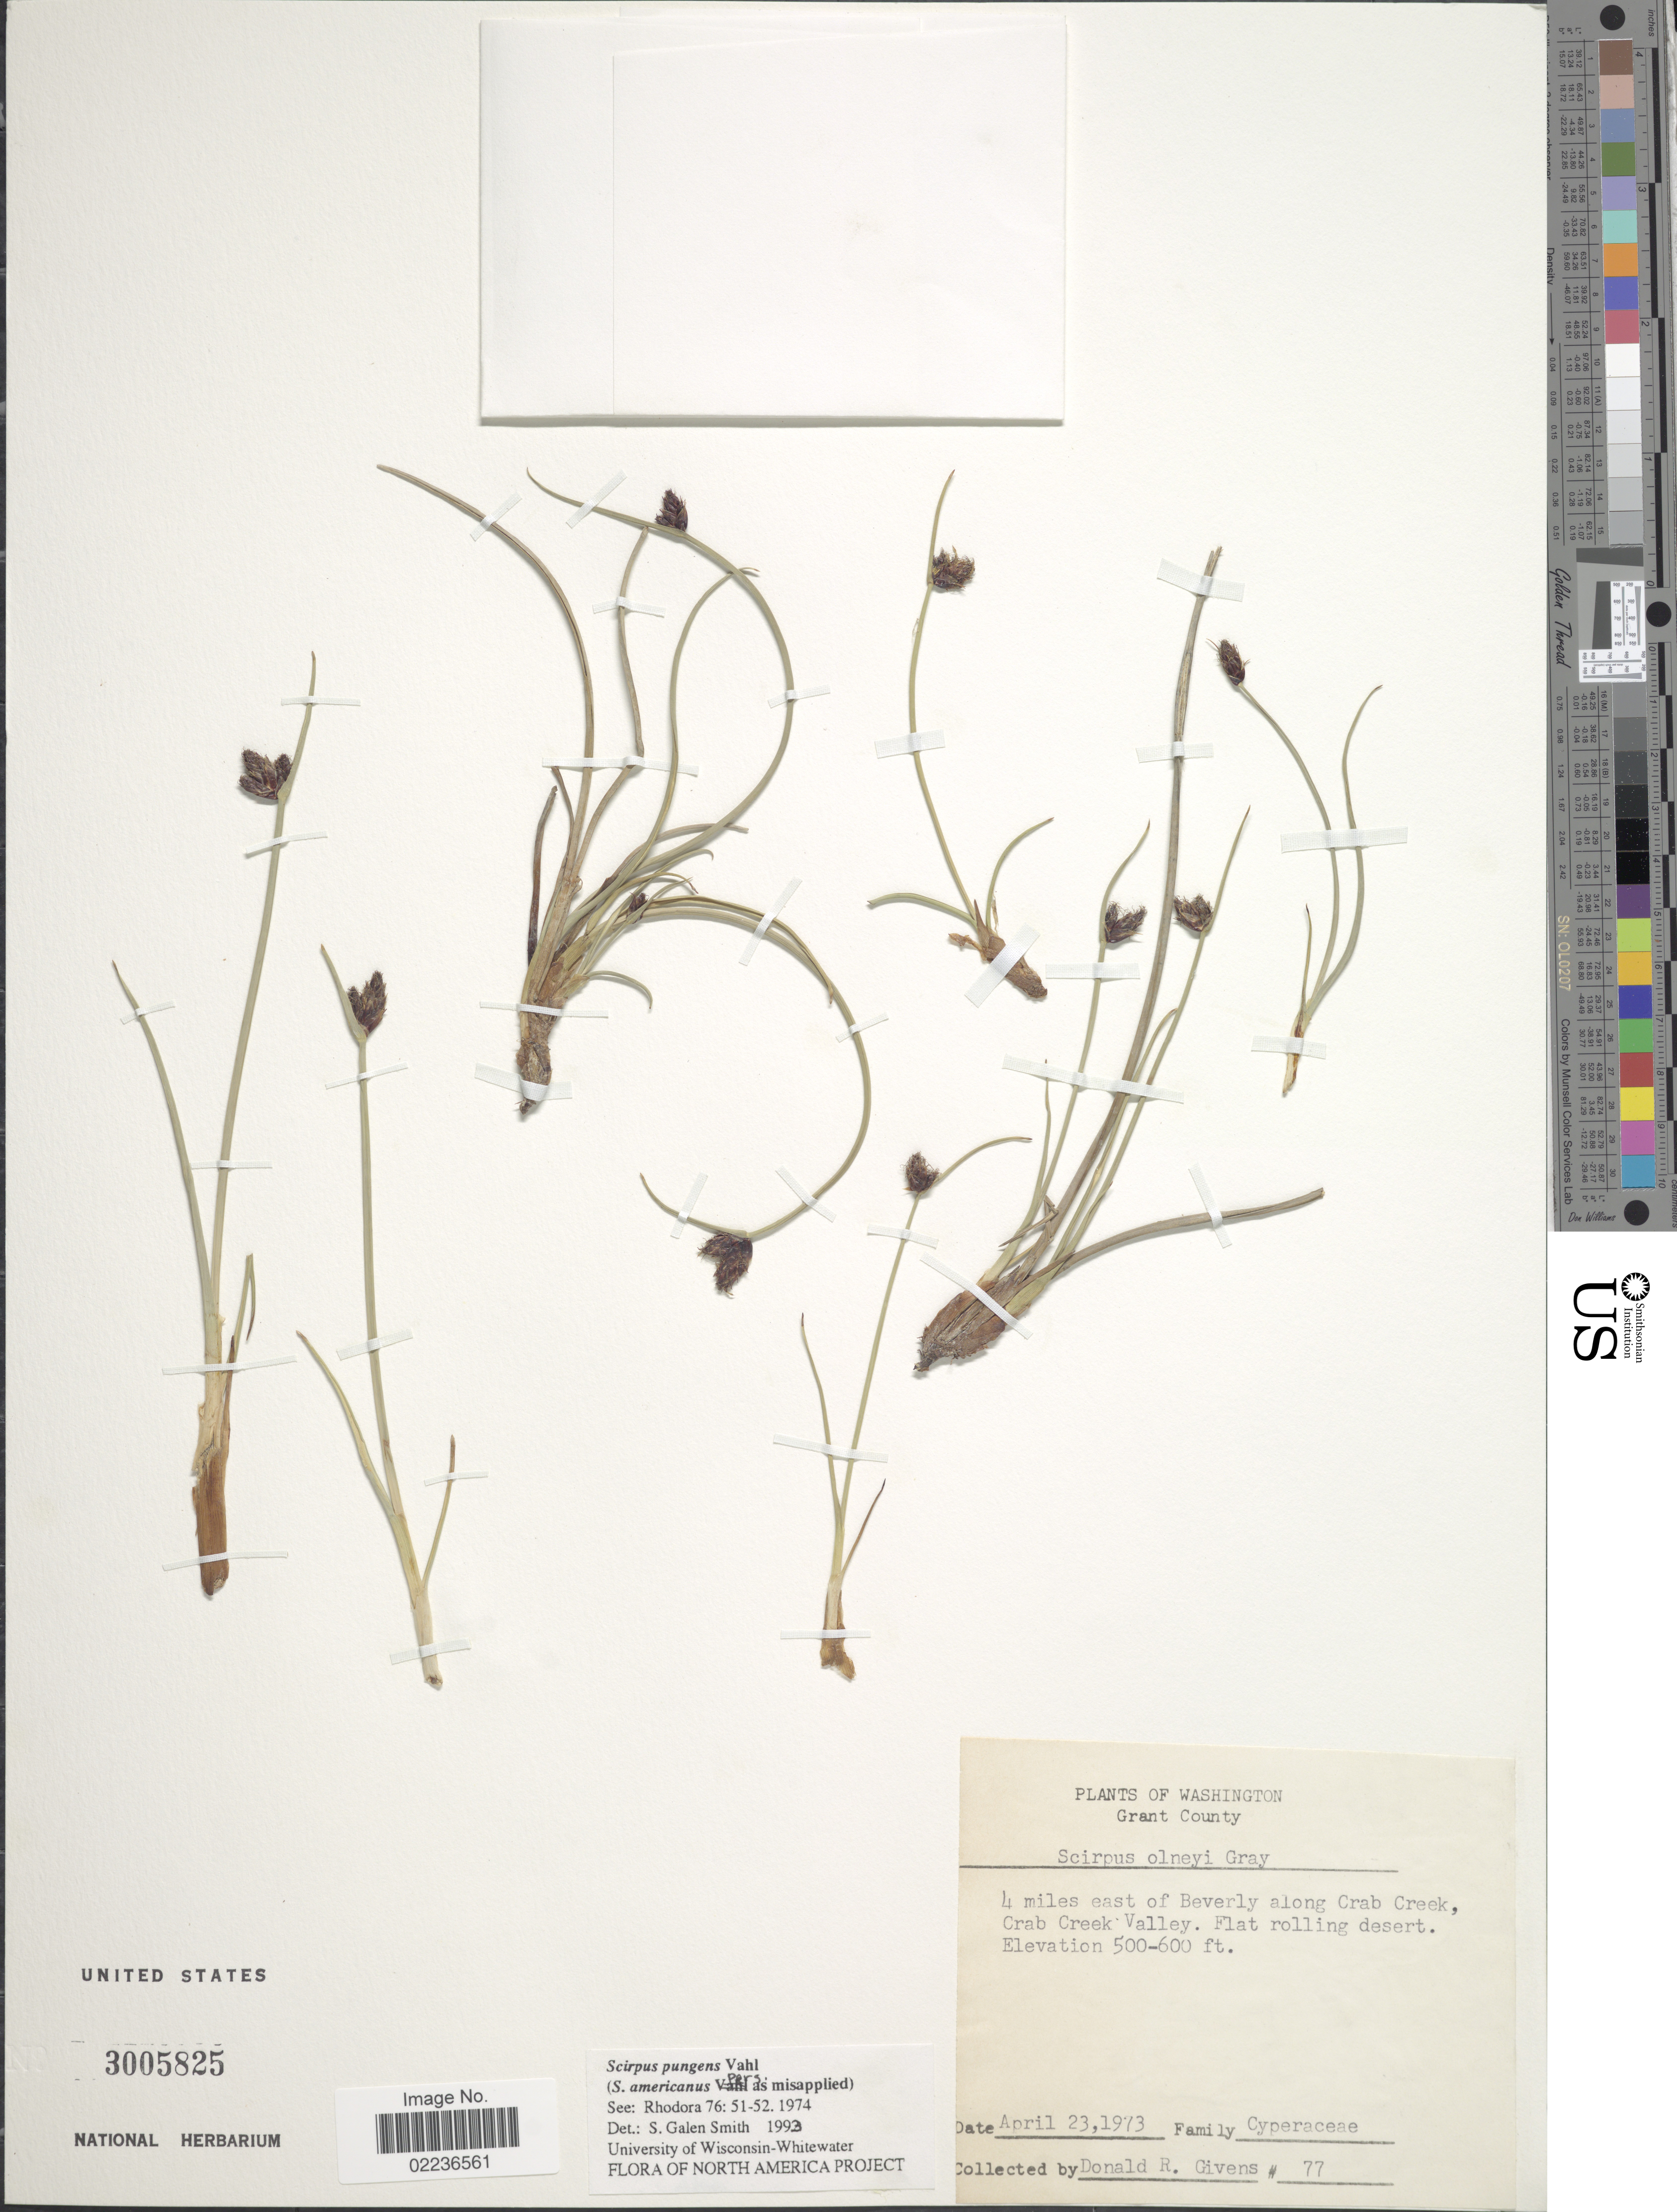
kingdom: Plantae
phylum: Tracheophyta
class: Liliopsida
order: Poales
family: Cyperaceae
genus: Schoenoplectus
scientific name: Schoenoplectus pungens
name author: (Vahl) Palla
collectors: D. Givens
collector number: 77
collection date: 1973-04-23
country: United States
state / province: Washington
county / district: Grant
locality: Grant County, 4 miles east of Beverly along Crab Creek, Crab Creek Valley, flat rolling desert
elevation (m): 152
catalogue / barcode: US 3005825